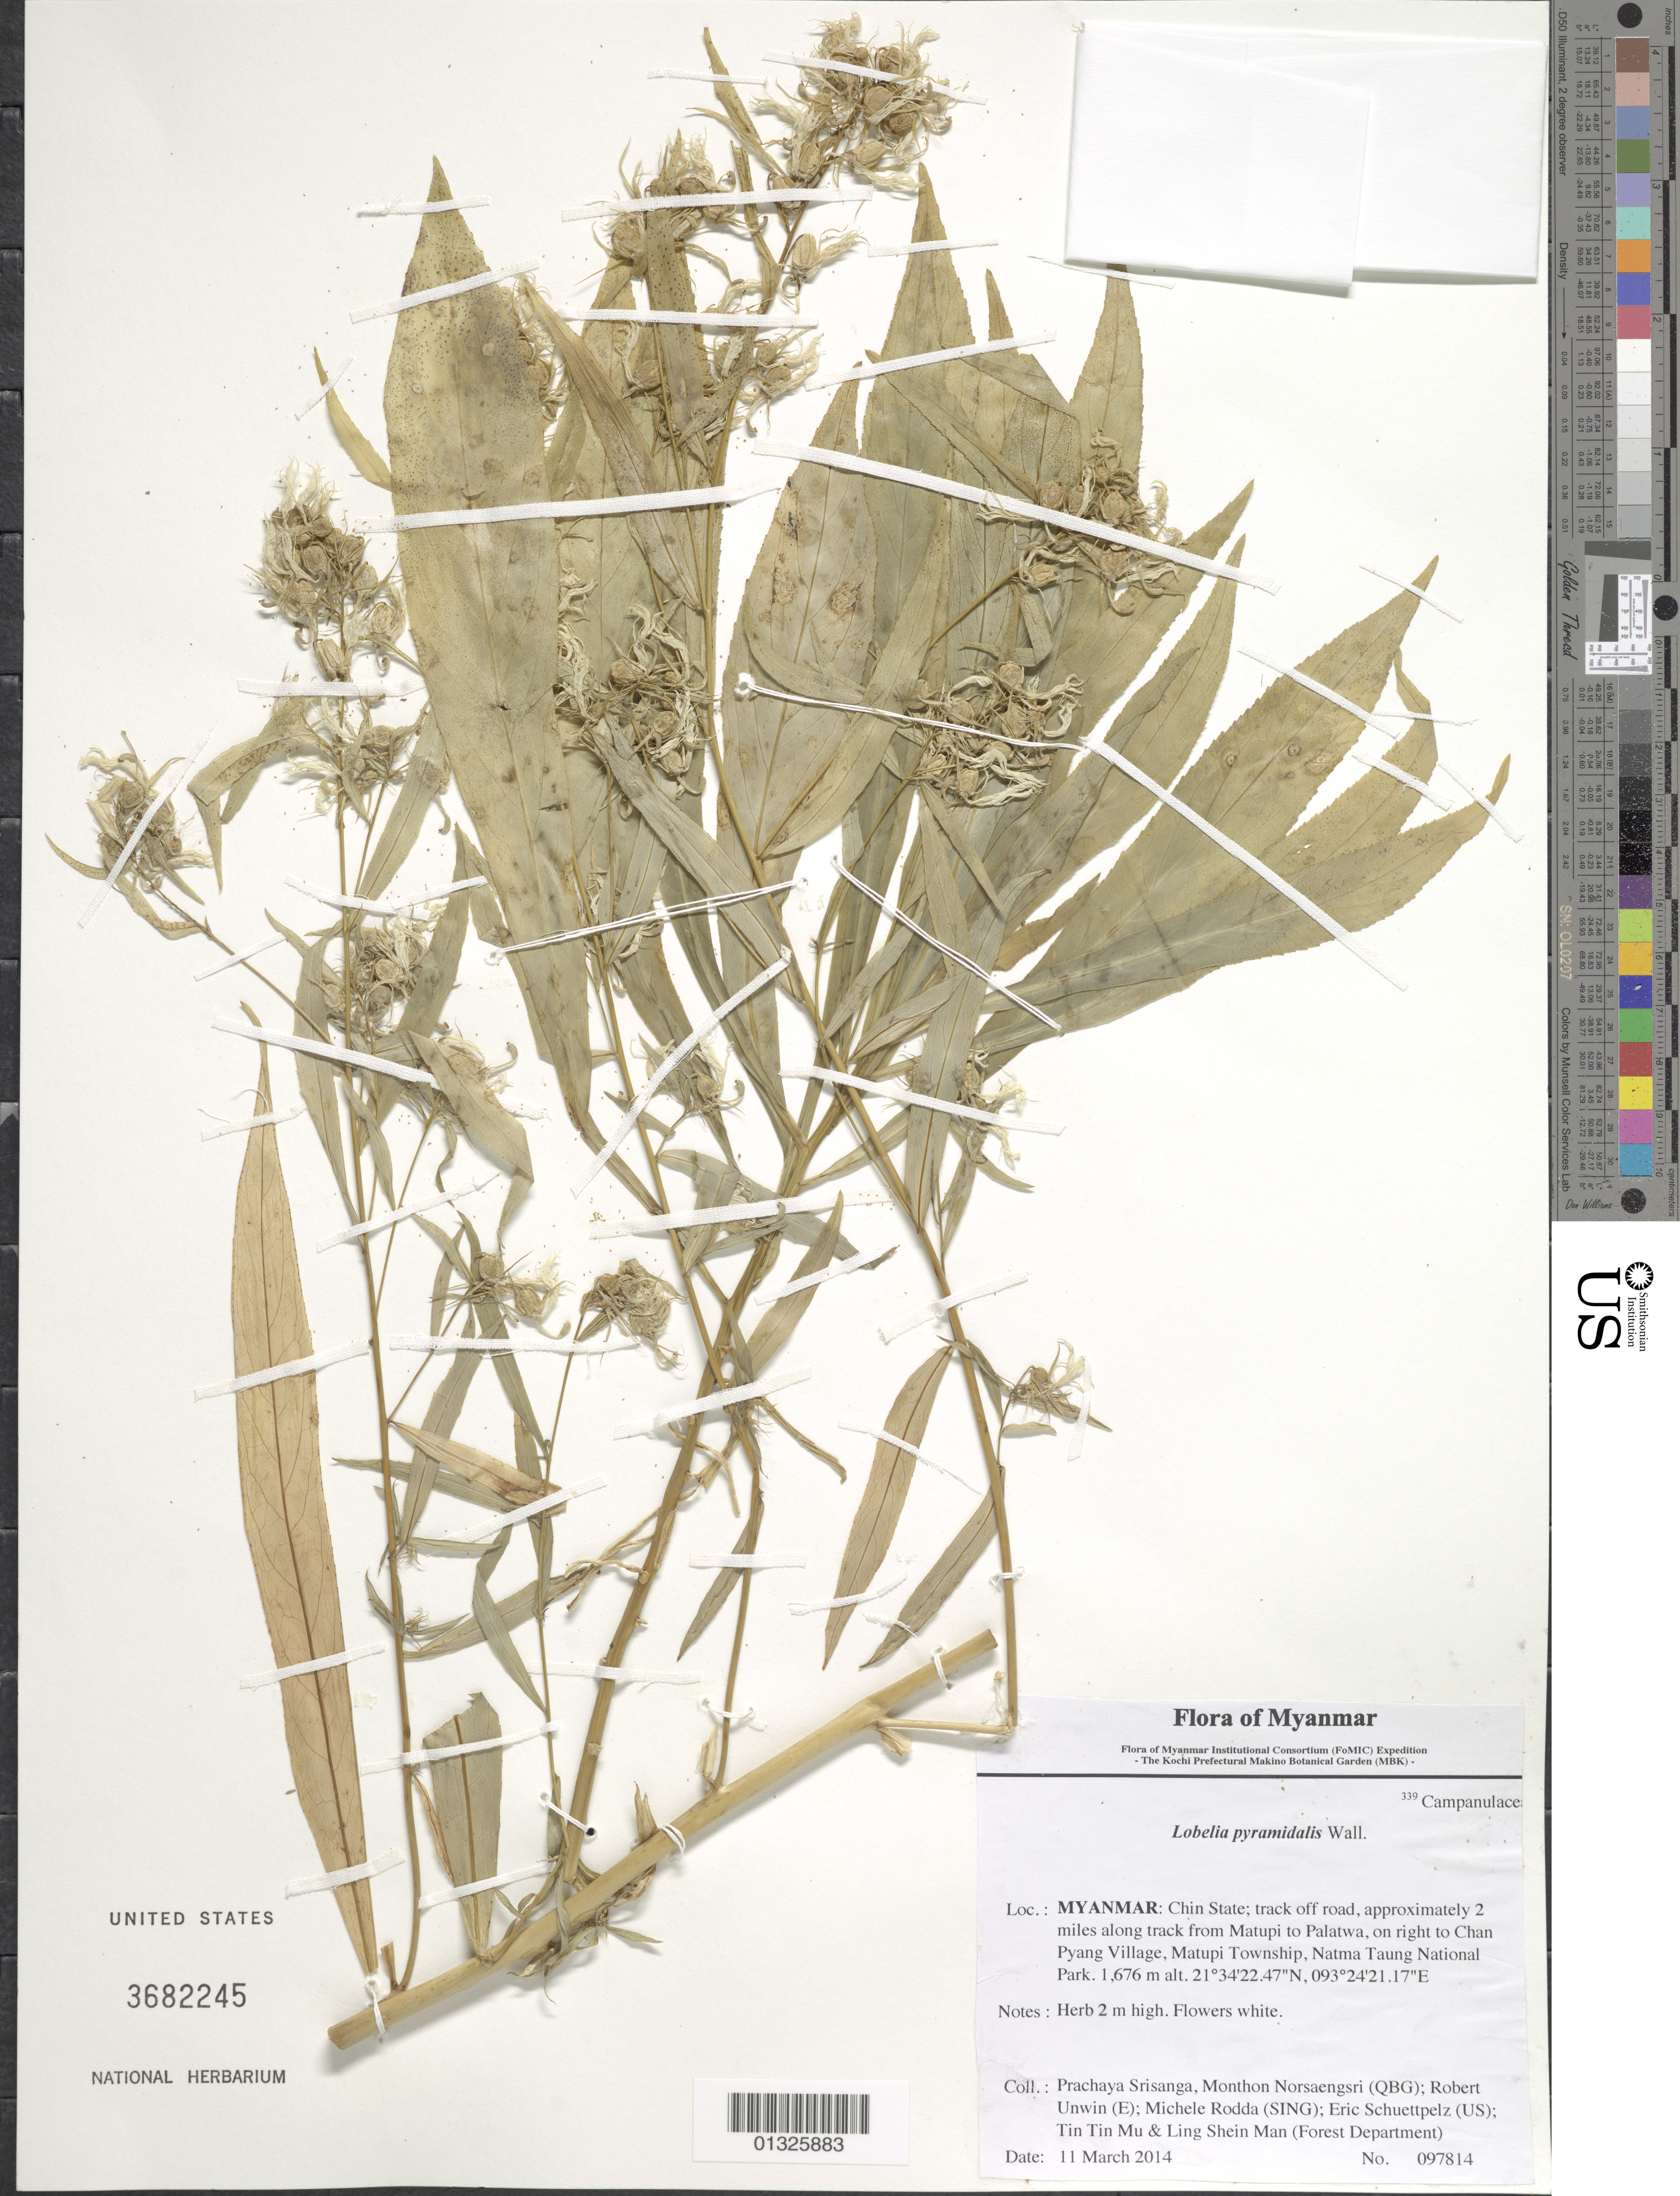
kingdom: Plantae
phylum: Tracheophyta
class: Magnoliopsida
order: Asterales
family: Campanulaceae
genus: Lobelia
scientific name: Lobelia pyramidalis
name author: Wall.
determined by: Fujikawa, Kazumi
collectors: P. Srisanga, M. Norsaengsri, R. Unwin, M. Rodda, E. Schuettpelz, Tin Tin Mu & Ling Shein Man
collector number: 97814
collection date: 2014-03-11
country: Myanmar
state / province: Chin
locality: Track off road, approximately 2 miles along track from Matupi to Palatwa, on right to Chan Pyang Village, Matupi Township, Natma Taung National Park.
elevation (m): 1676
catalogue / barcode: US 3682245